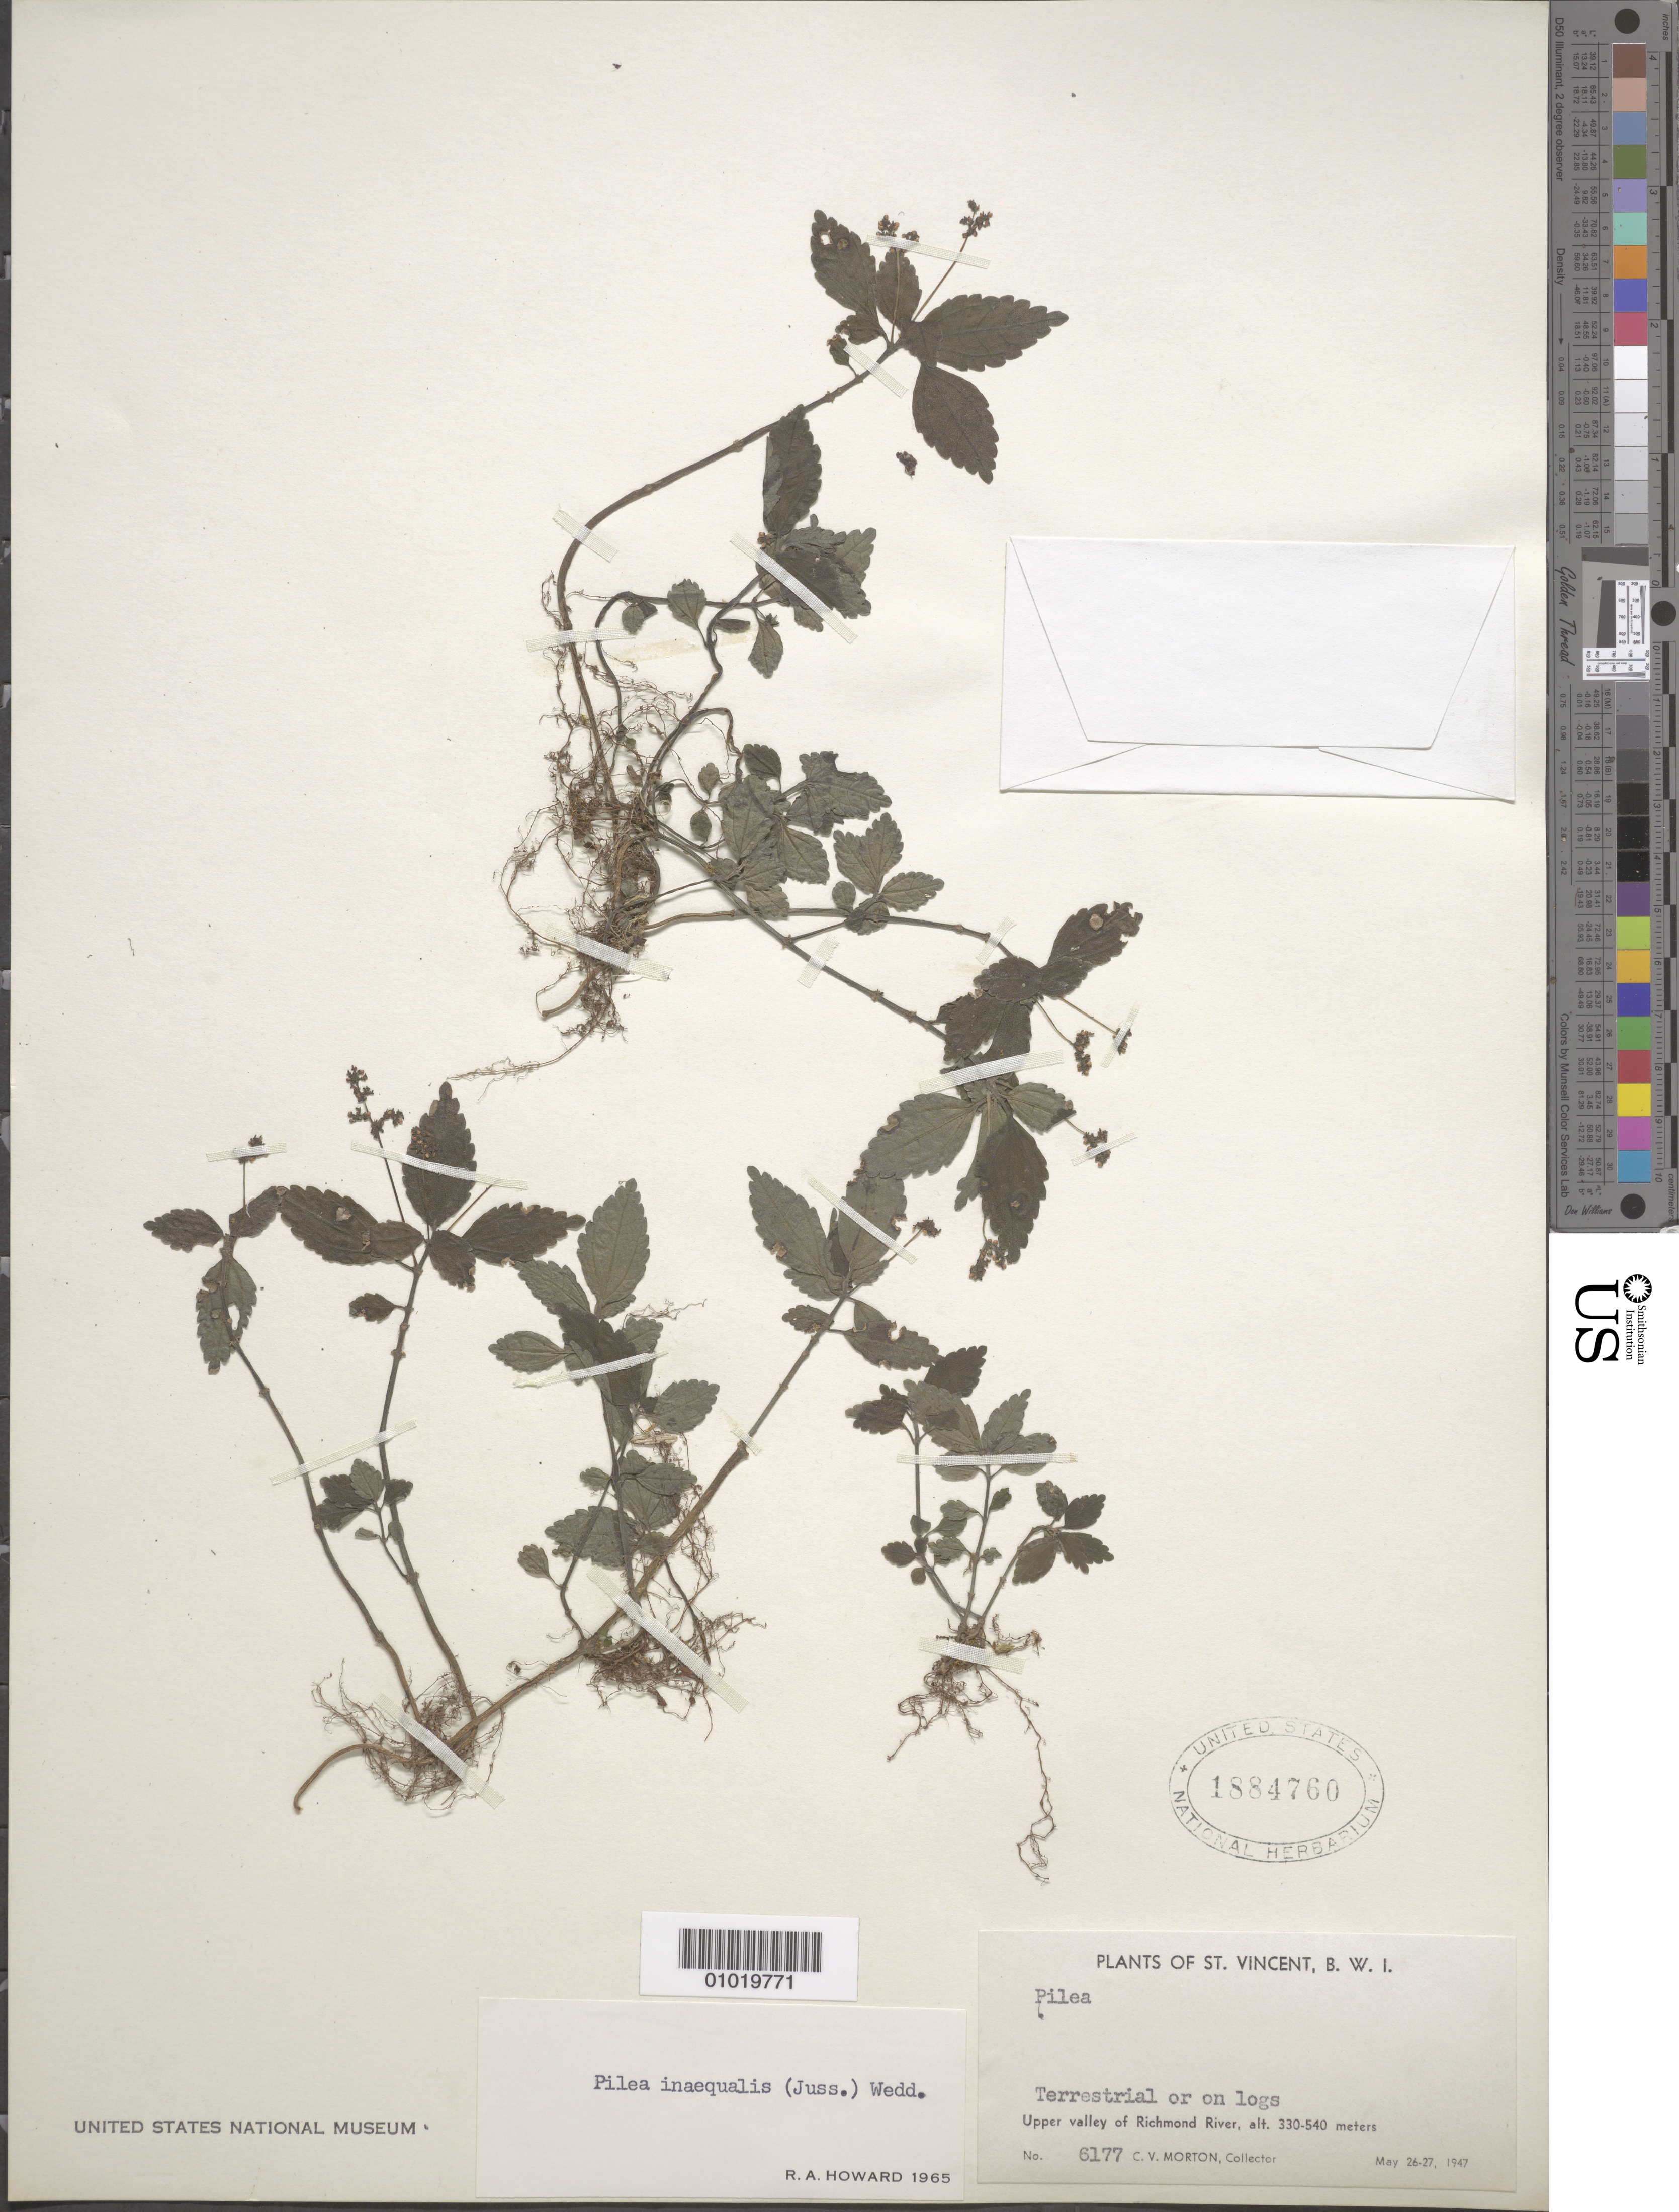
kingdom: Plantae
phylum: Tracheophyta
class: Magnoliopsida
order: Rosales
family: Urticaceae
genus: Pilea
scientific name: Pilea inaequalis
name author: (Juss. ex Poir.) Wedd.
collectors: C. V. Morton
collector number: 6177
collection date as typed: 26 May 1947 to 27 May 1947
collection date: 1947-05-26/1947-05-27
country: St. Vincent - Grenadines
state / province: Saint David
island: St. Vincent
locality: Upper valley of Richmond River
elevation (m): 330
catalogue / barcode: US 1884760